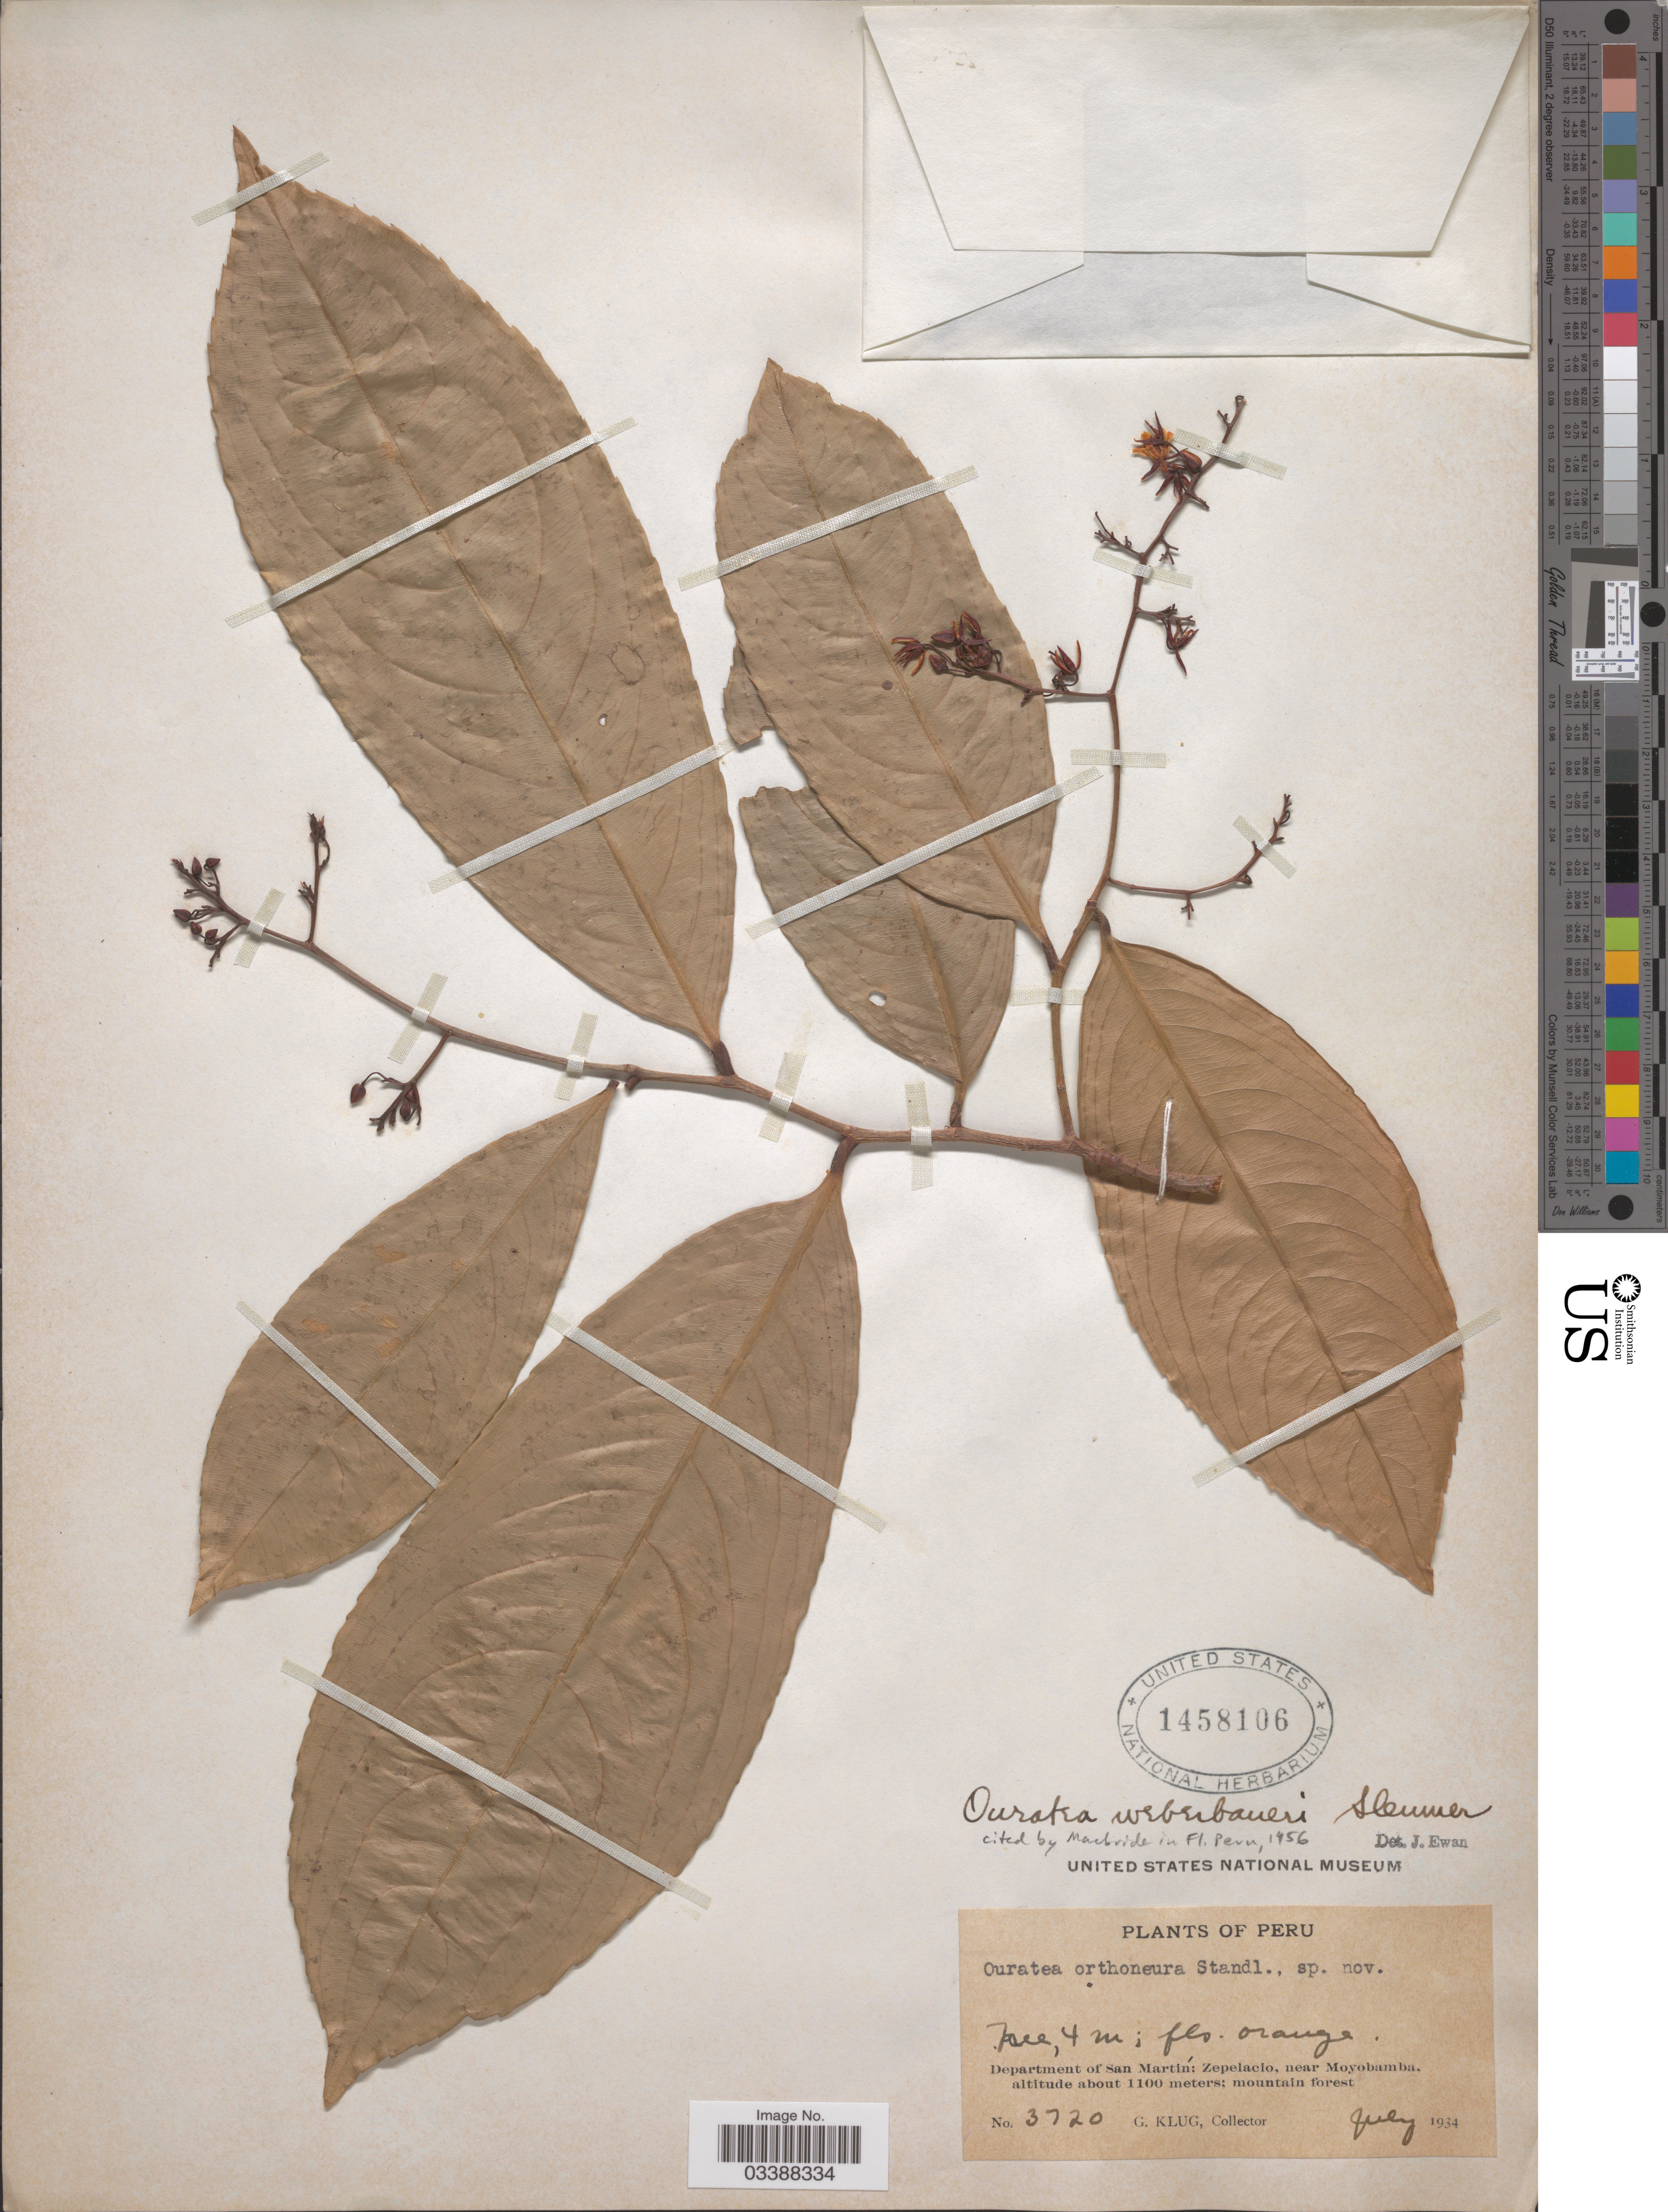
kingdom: Plantae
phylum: Tracheophyta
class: Magnoliopsida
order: Malpighiales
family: Ochnaceae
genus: Ouratea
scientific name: Ouratea weberbaueri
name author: Sleumer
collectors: G. Klug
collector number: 3720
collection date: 1934-07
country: Peru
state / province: San Martín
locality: Department of San Martín: Zepelacio, near Moyobamba.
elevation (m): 1100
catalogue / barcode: US 1458106